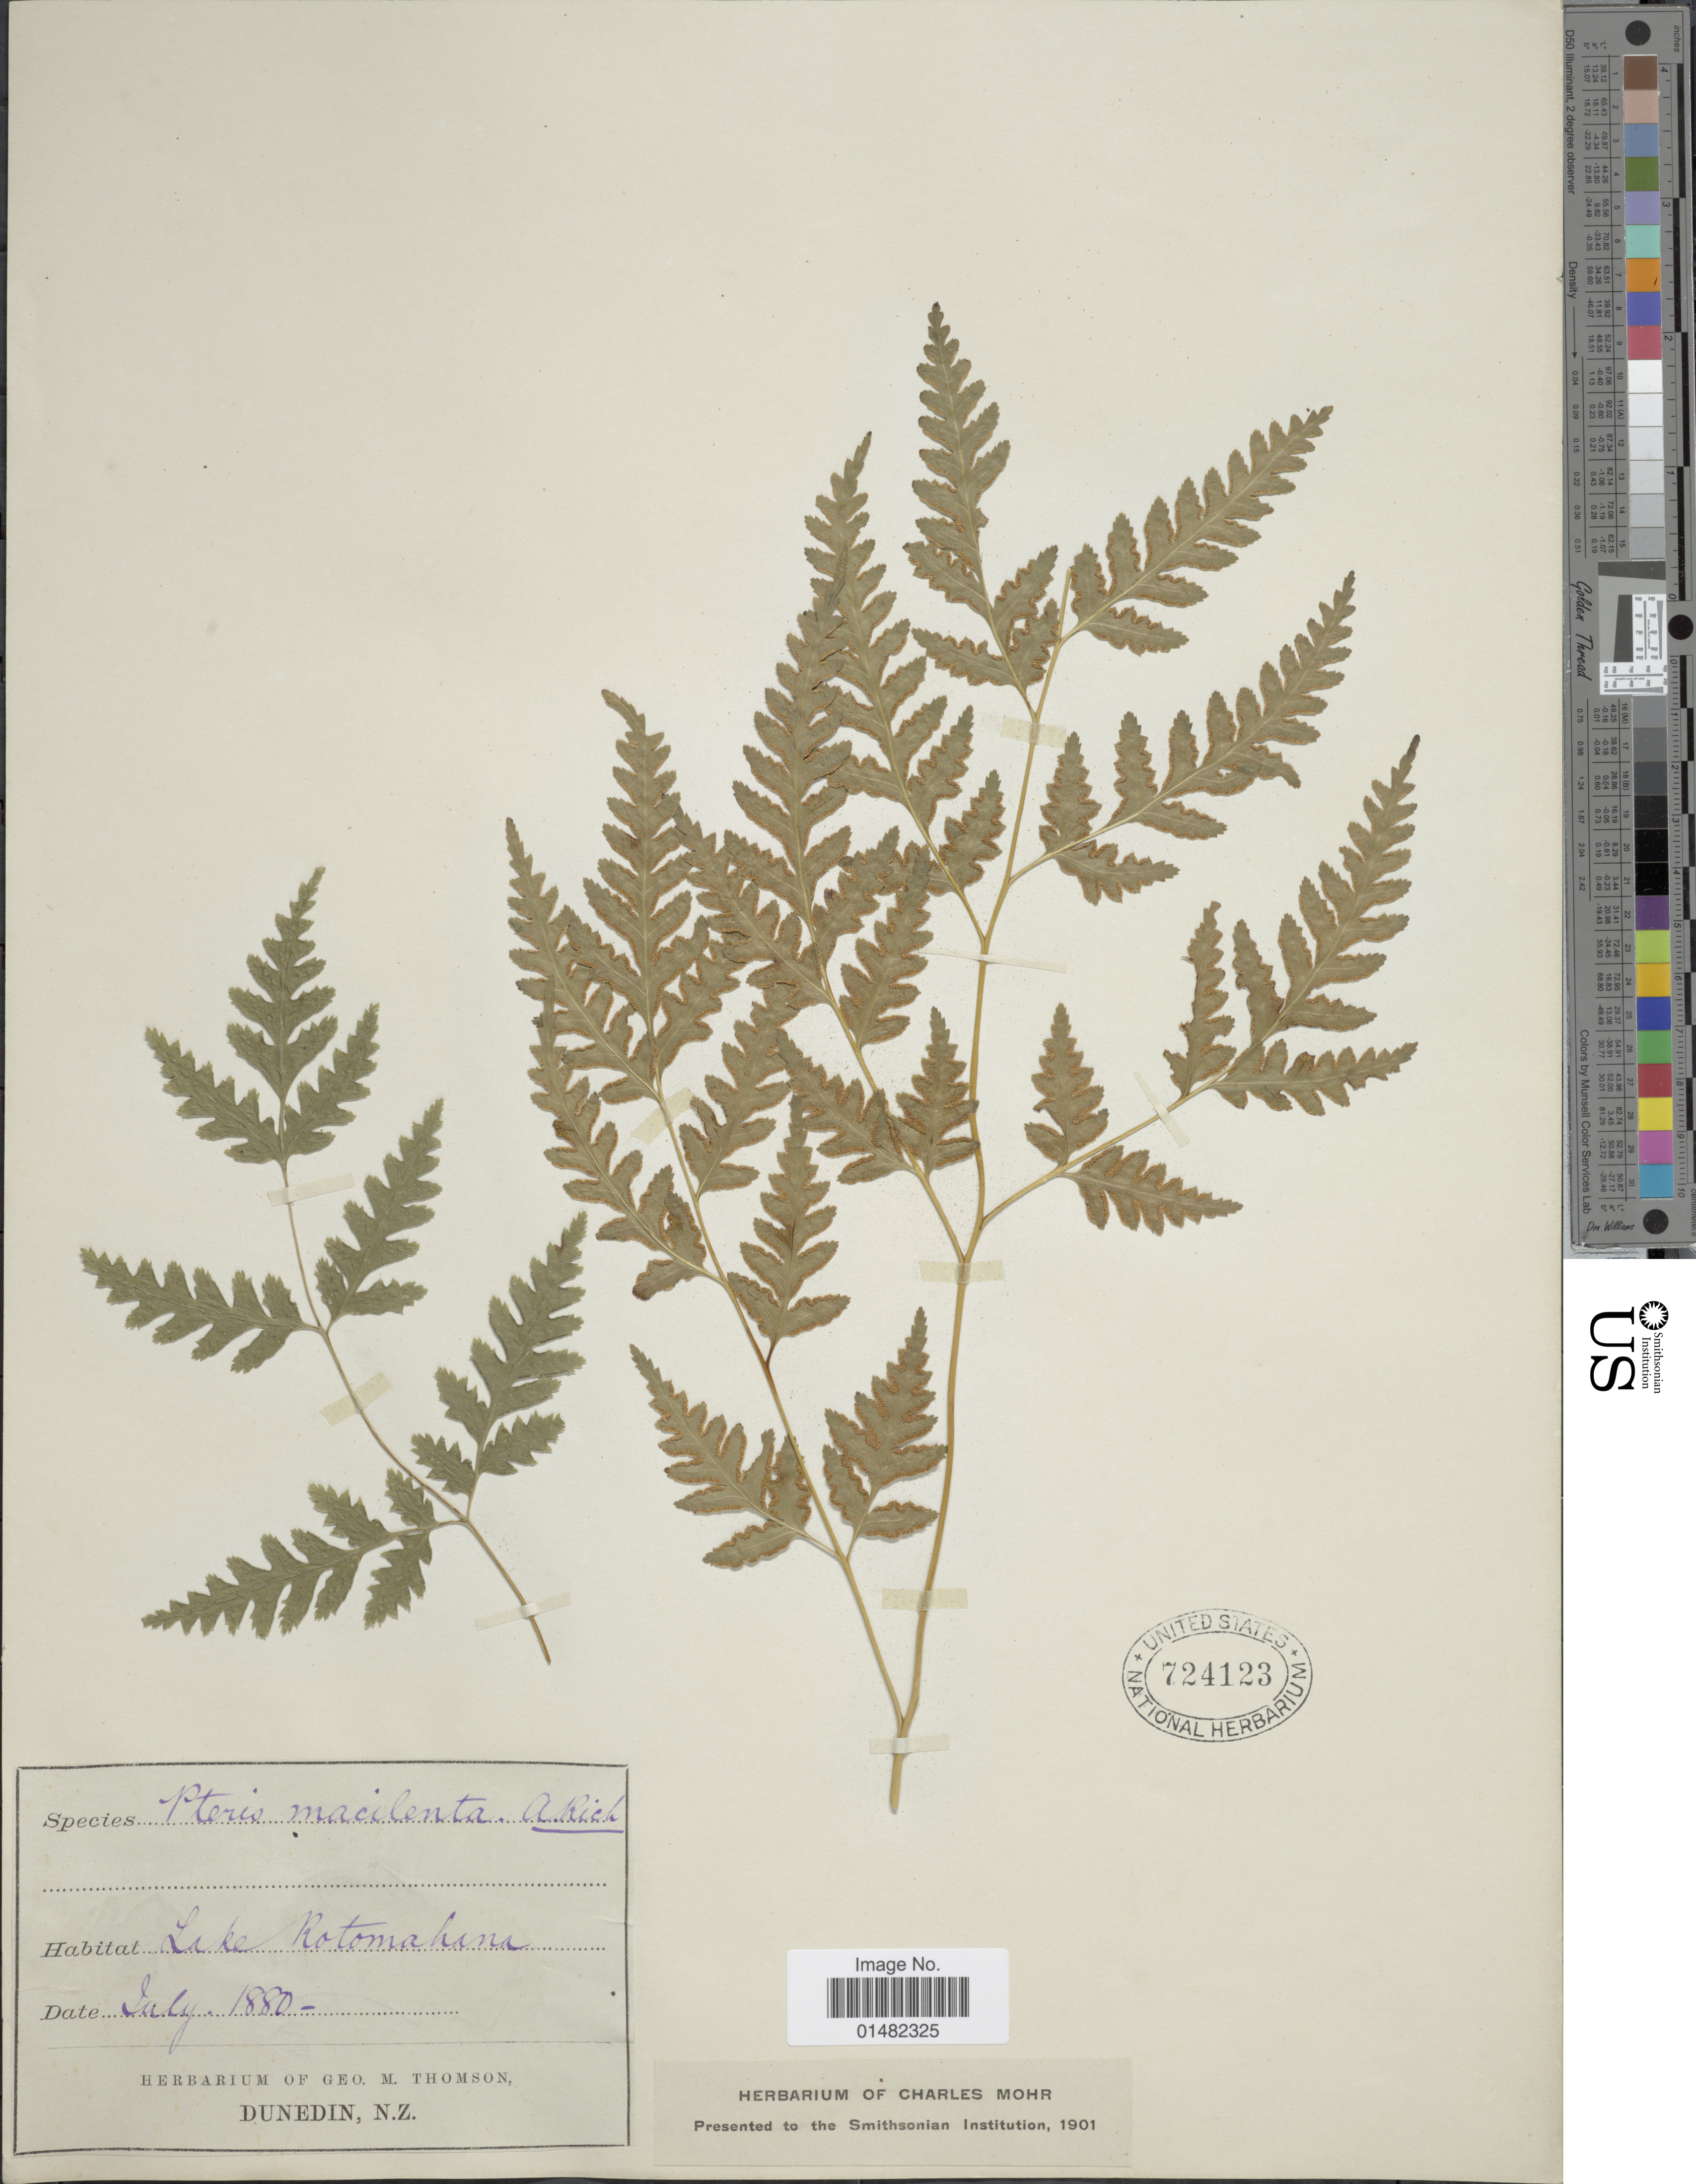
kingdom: Plantae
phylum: Tracheophyta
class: Polypodiopsida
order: Polypodiales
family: Pteridaceae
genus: Pteris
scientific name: Pteris macilenta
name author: A. Rich.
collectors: ex herb. Geo. M. Thomson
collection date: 1880-07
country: New Zealand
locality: Lake Rotomahana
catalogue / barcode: US 724123